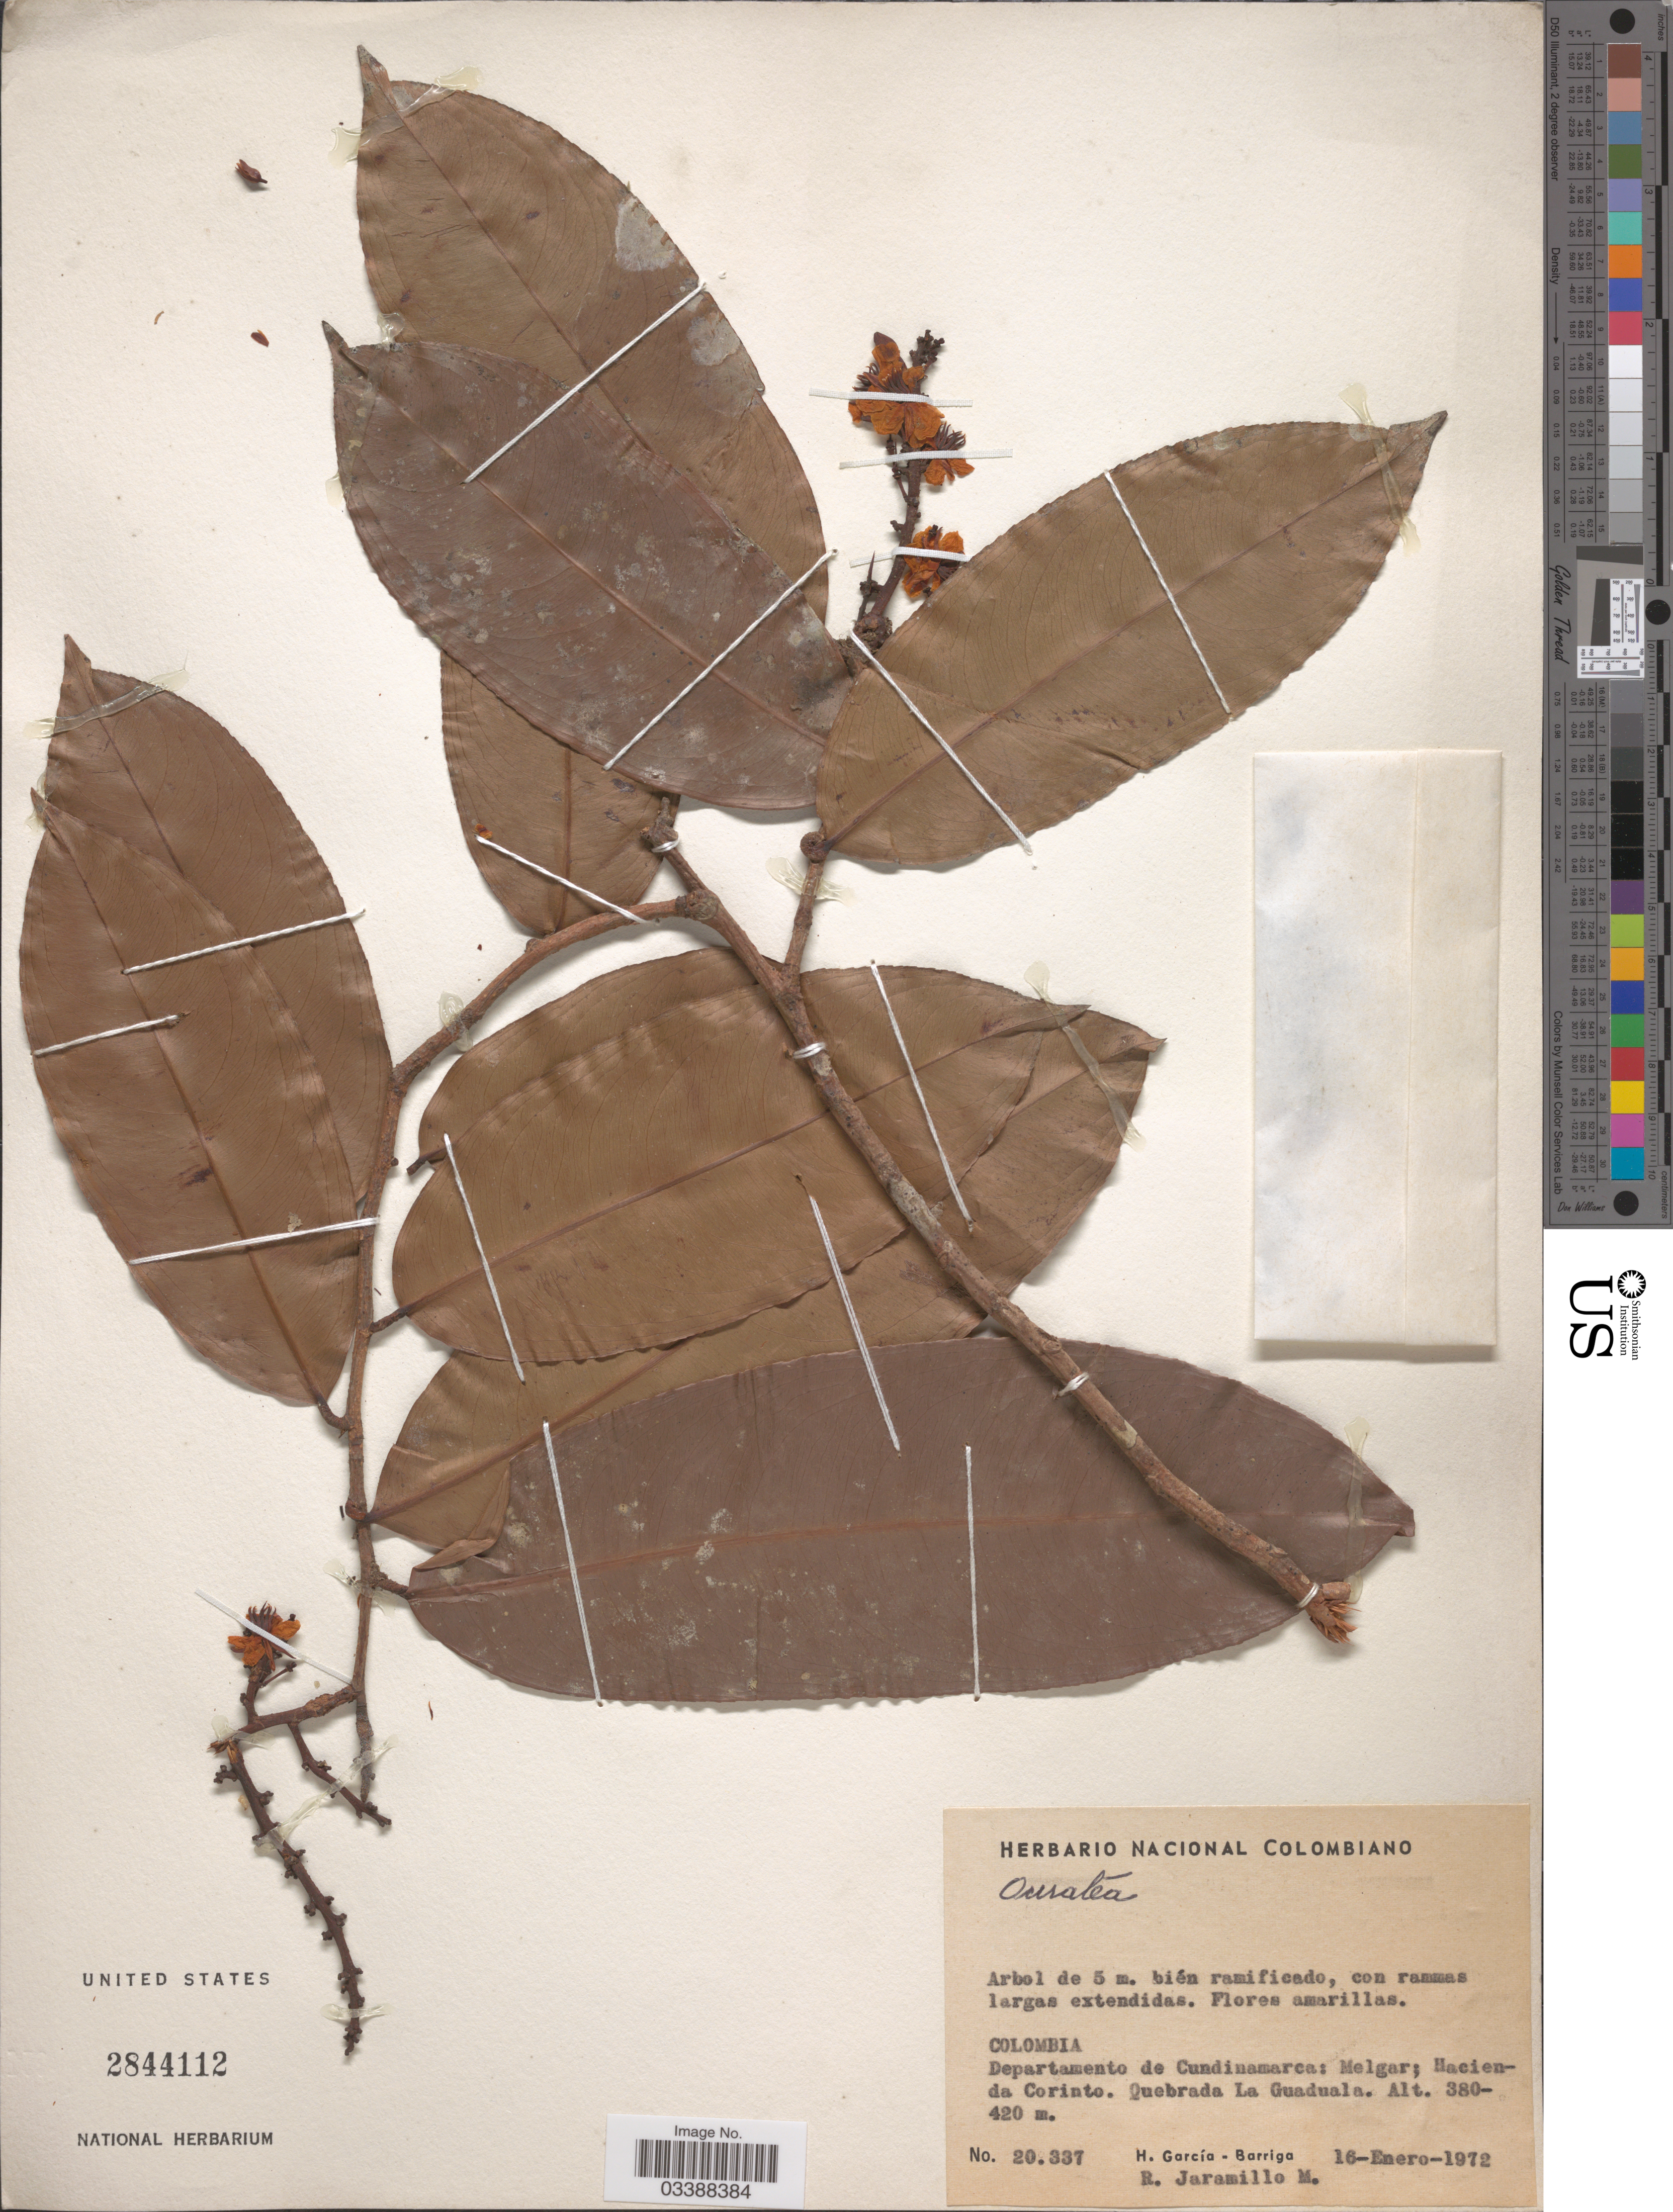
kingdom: Plantae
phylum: Tracheophyta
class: Magnoliopsida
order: Malpighiales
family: Ochnaceae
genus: Ouratea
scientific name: Ouratea sp.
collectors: H. García Barriga & R. Jaramillo M.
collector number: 20337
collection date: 1972-01-16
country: Colombia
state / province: Cundinamarca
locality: Departamento de Cundinamarca: Melgar; Hacienda Corinto. Quebrada La Guaduala.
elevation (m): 380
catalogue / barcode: US 2844112